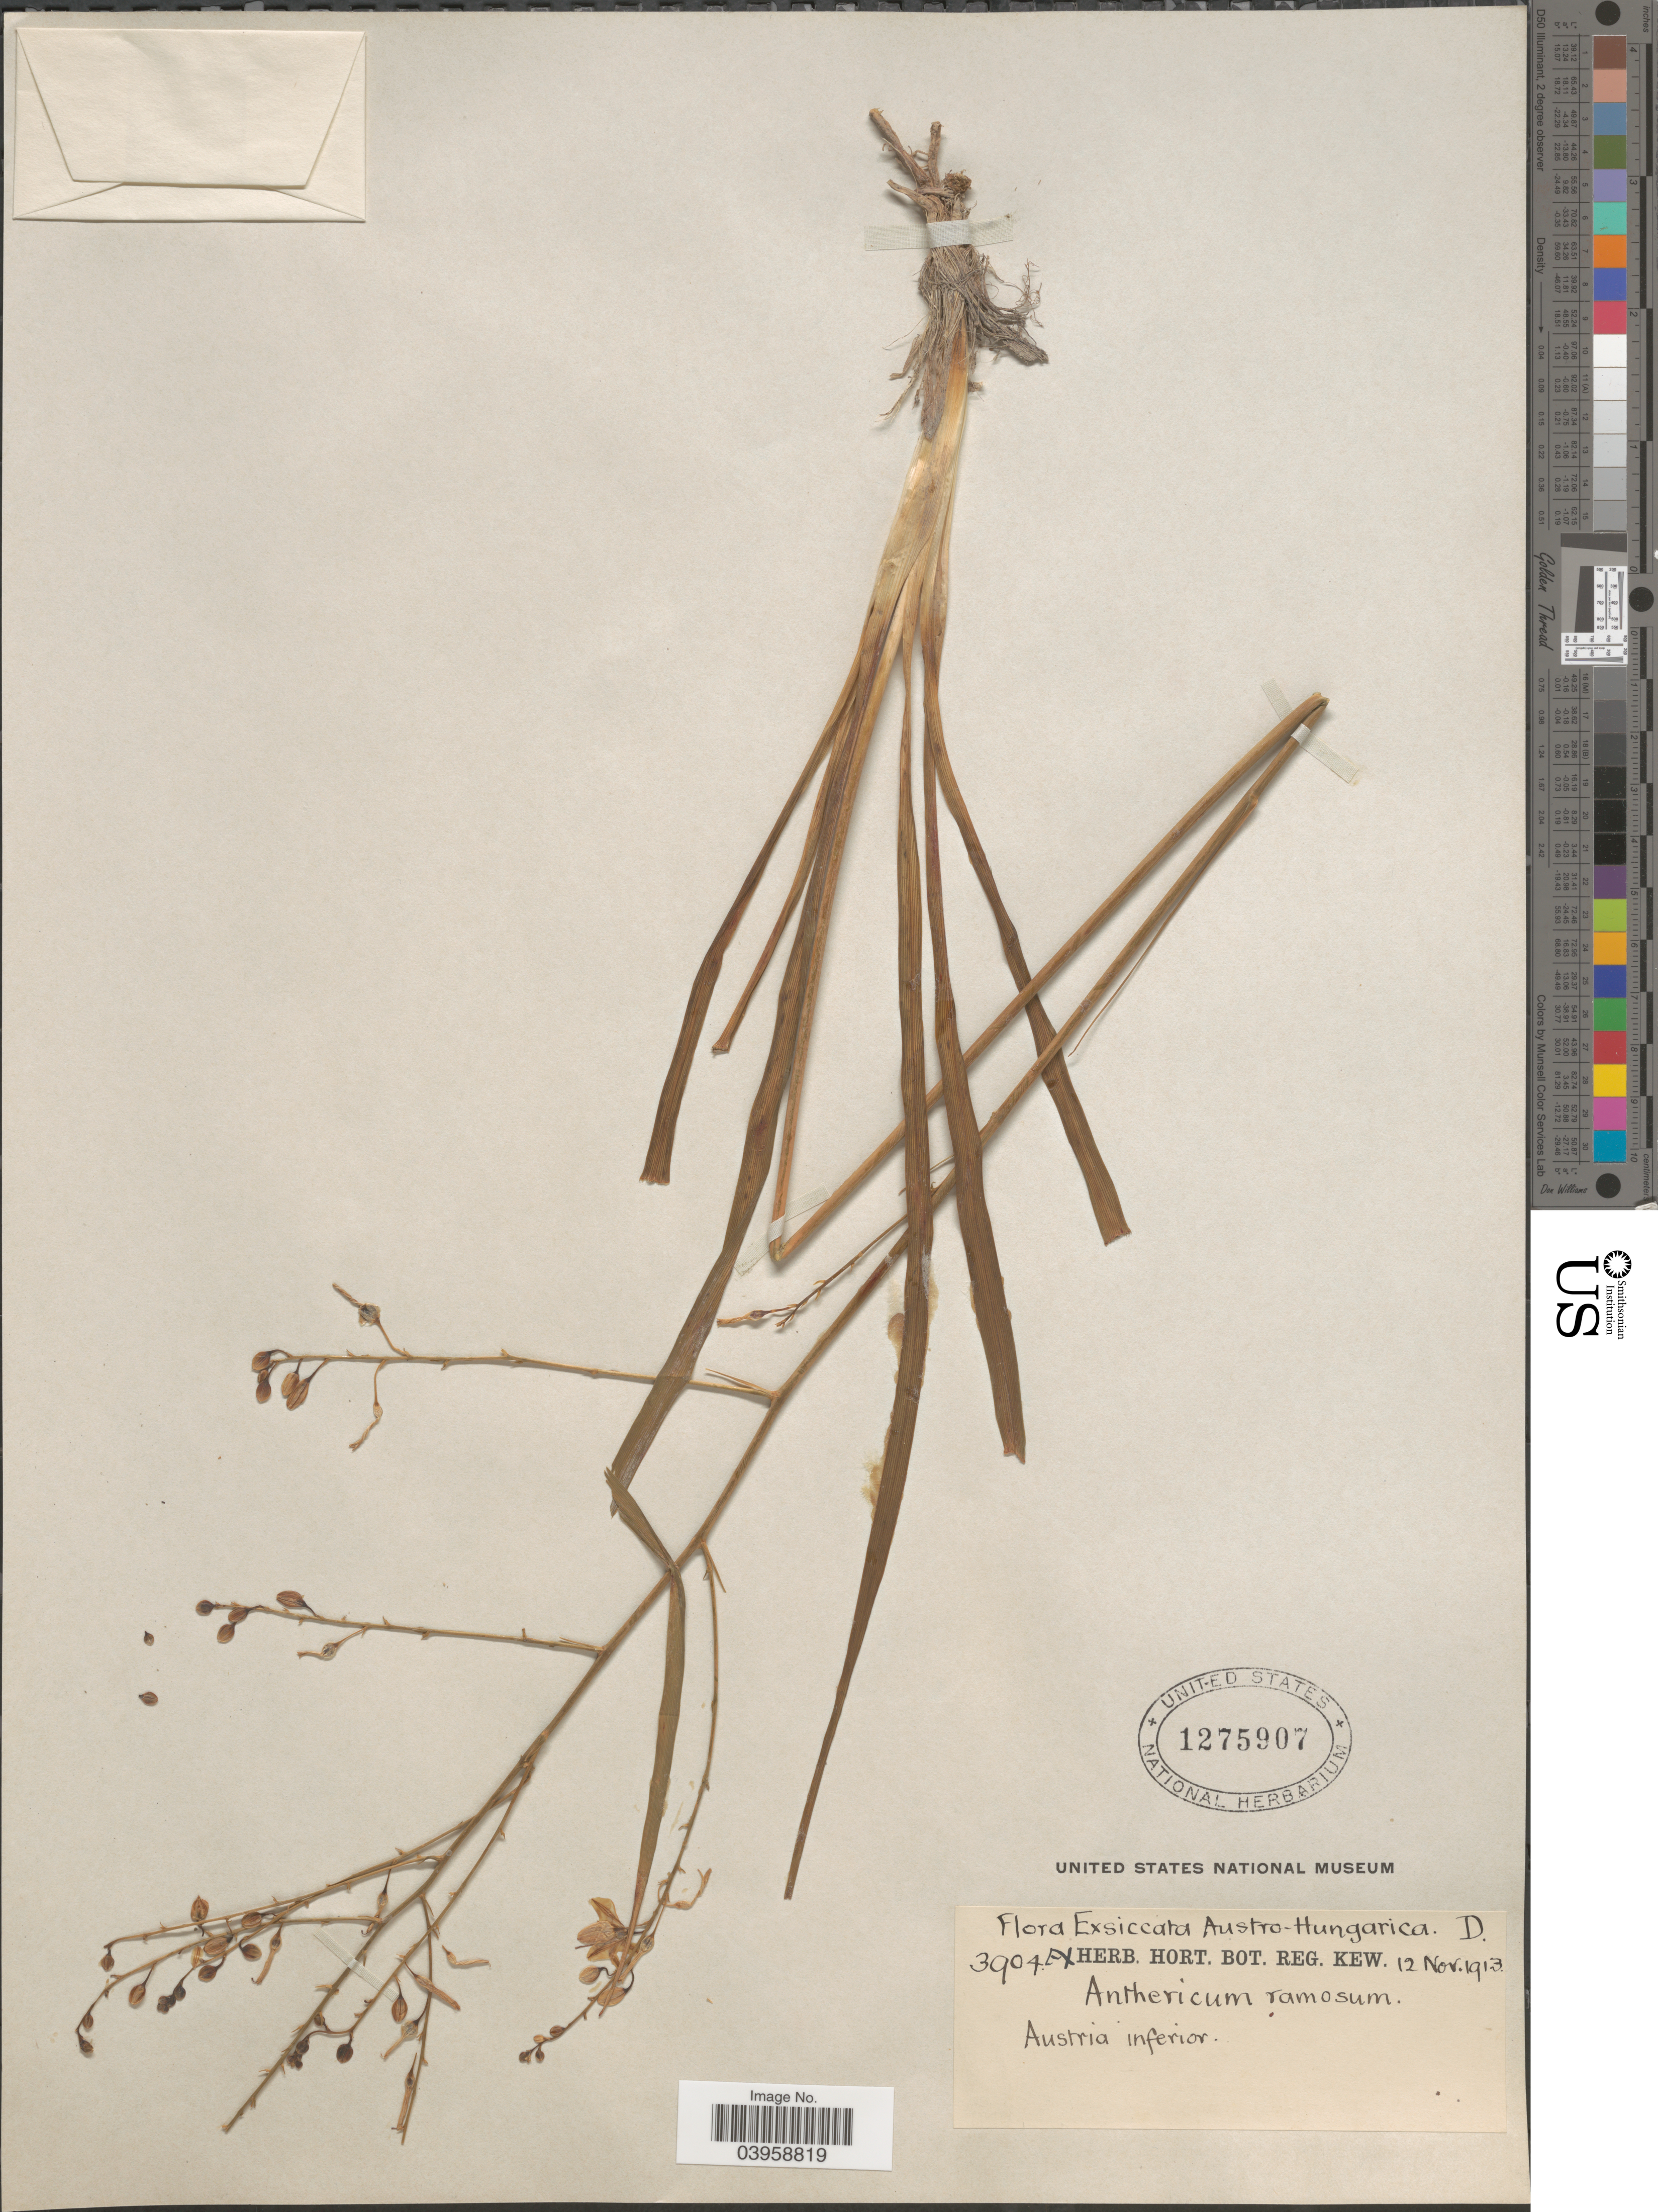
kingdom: Plantae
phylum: Tracheophyta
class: Liliopsida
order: Asparagales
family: Asparagaceae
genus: Anthericum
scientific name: Anthericum ramosum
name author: L.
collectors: Ex herb. Hort. Bot. Reg. Kew.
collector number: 3904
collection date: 1913-11-12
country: Austria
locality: Austro-Hungarica. Austria inferior.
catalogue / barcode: US 1275907